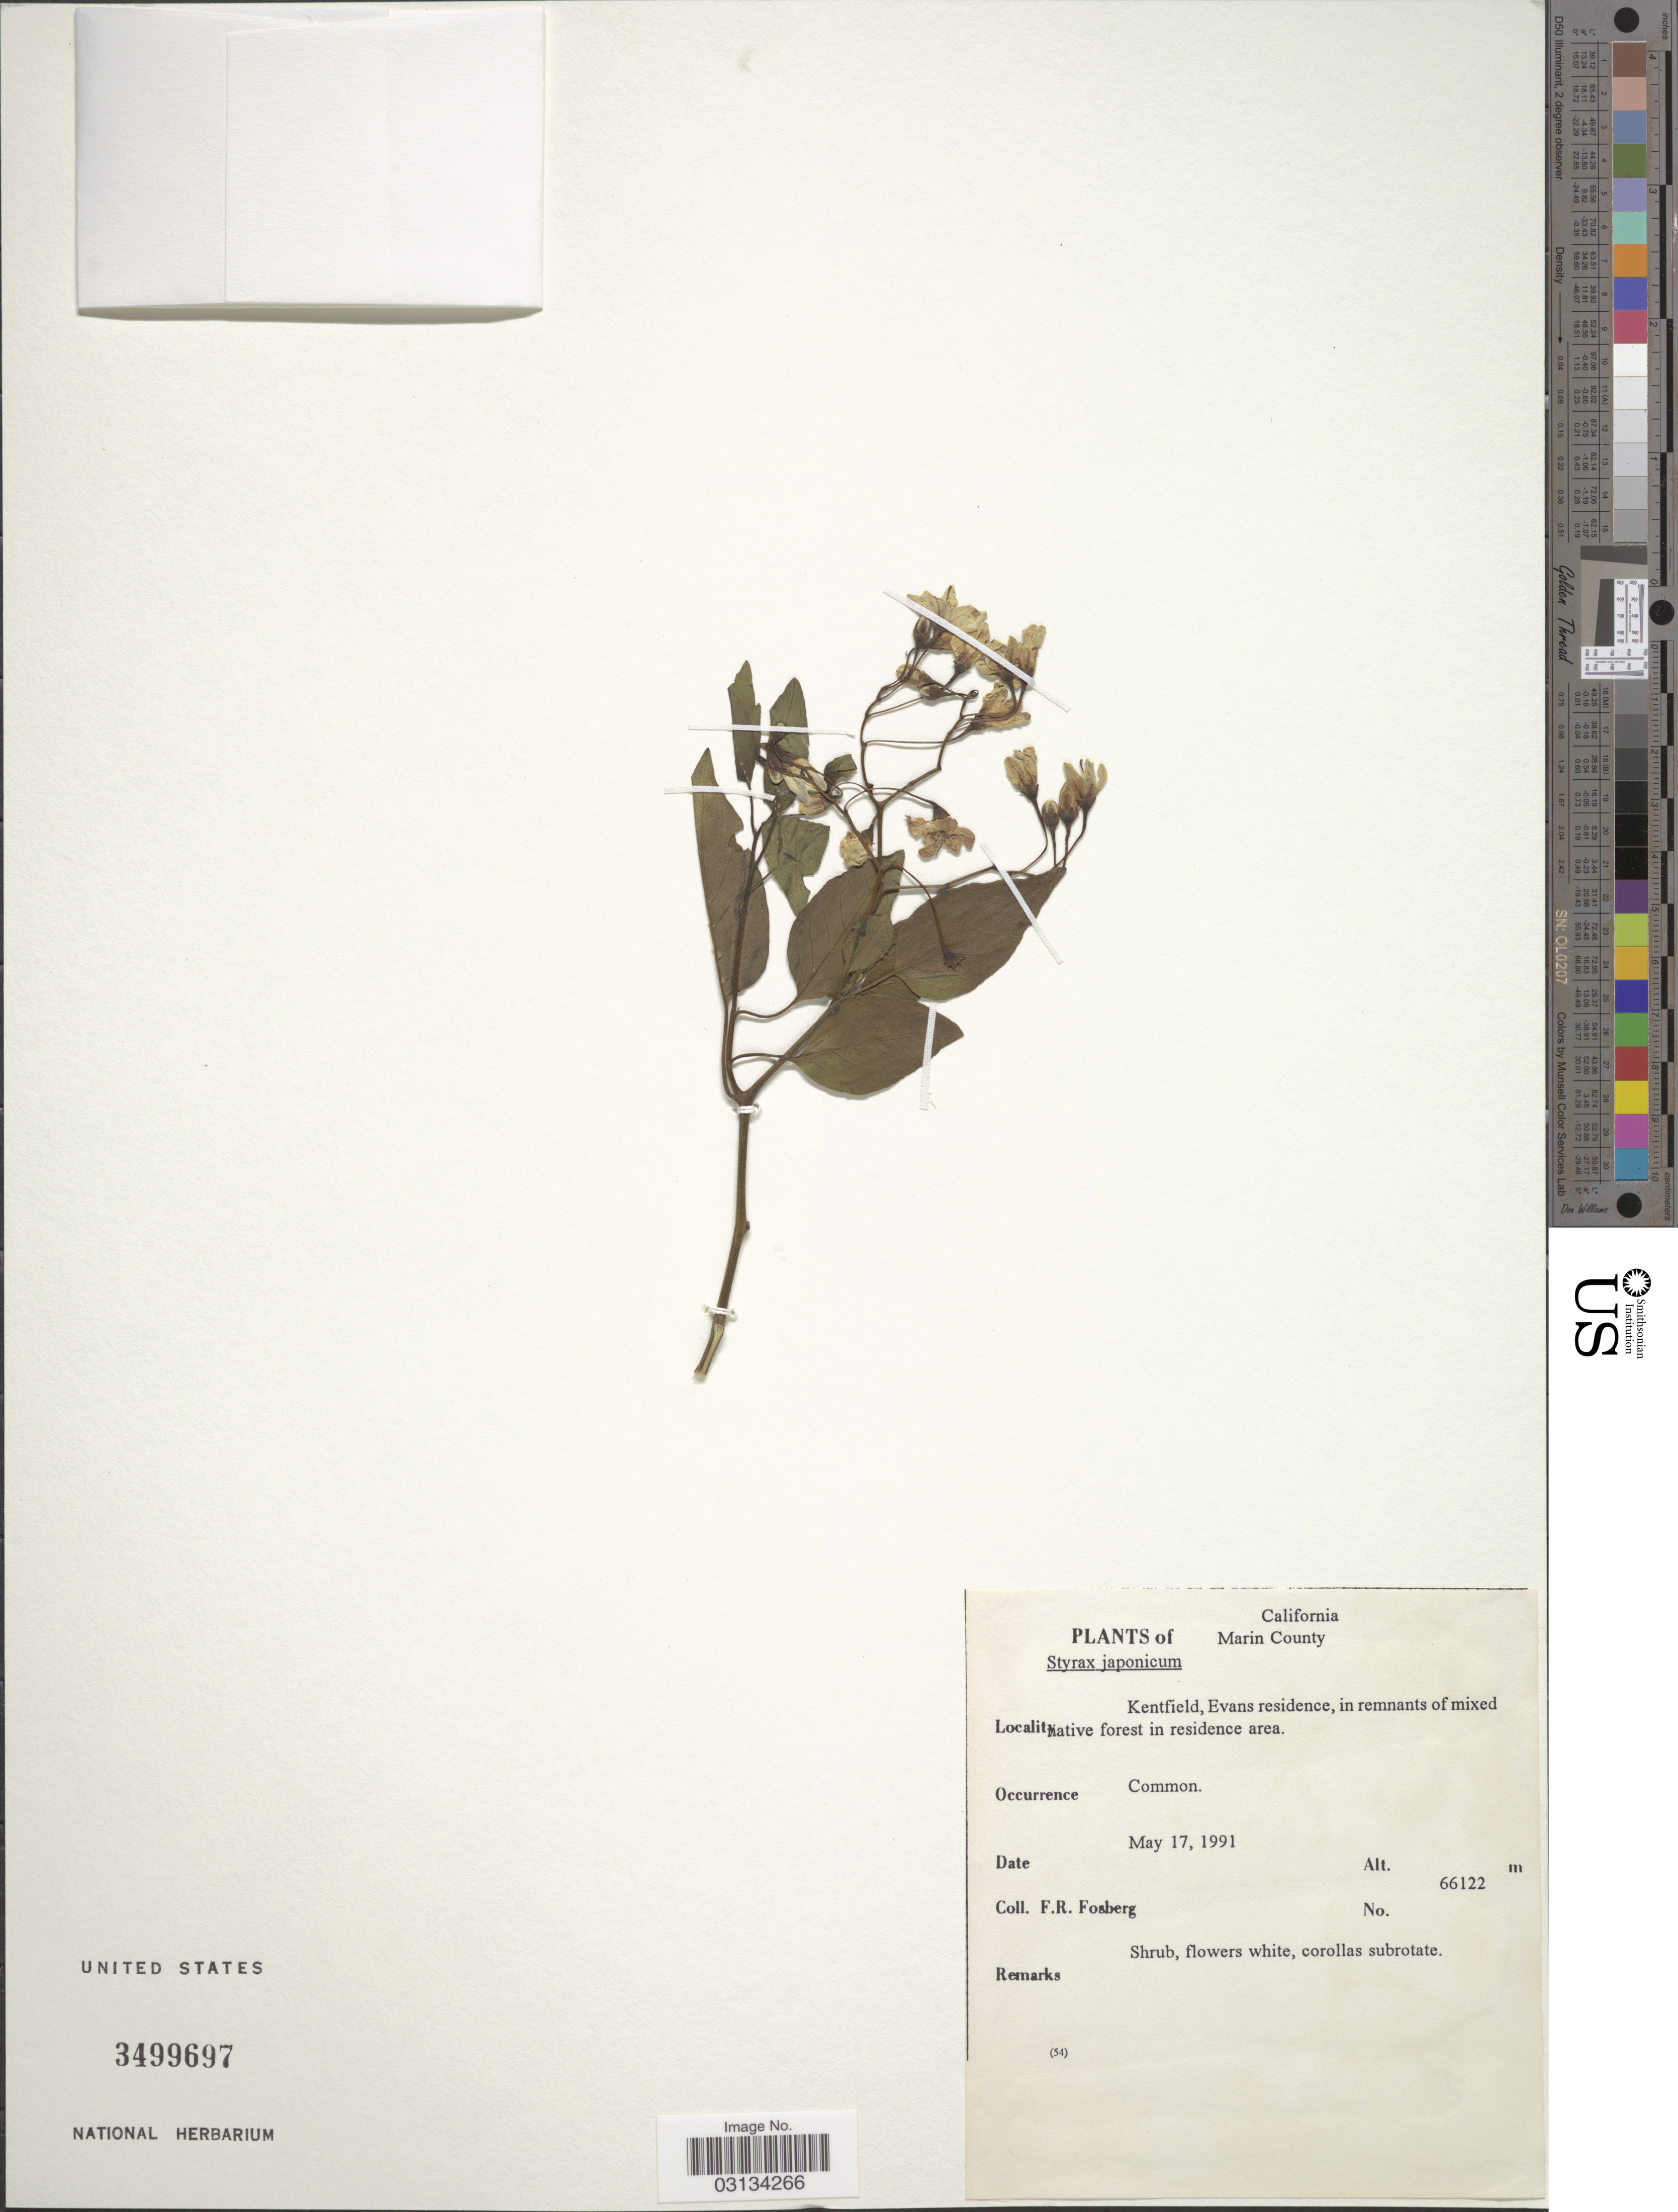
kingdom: Plantae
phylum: Tracheophyta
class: Magnoliopsida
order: Ericales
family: Styracaceae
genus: Styrax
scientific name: Styrax japonicus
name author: Siebold & Zucc.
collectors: F. R. Fosberg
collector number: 66122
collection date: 1991-05-17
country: United States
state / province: California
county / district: Marin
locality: Marin County. Kentfield, Evans residence, in remnants of mixed native forest in residence area.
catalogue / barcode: US 3499697